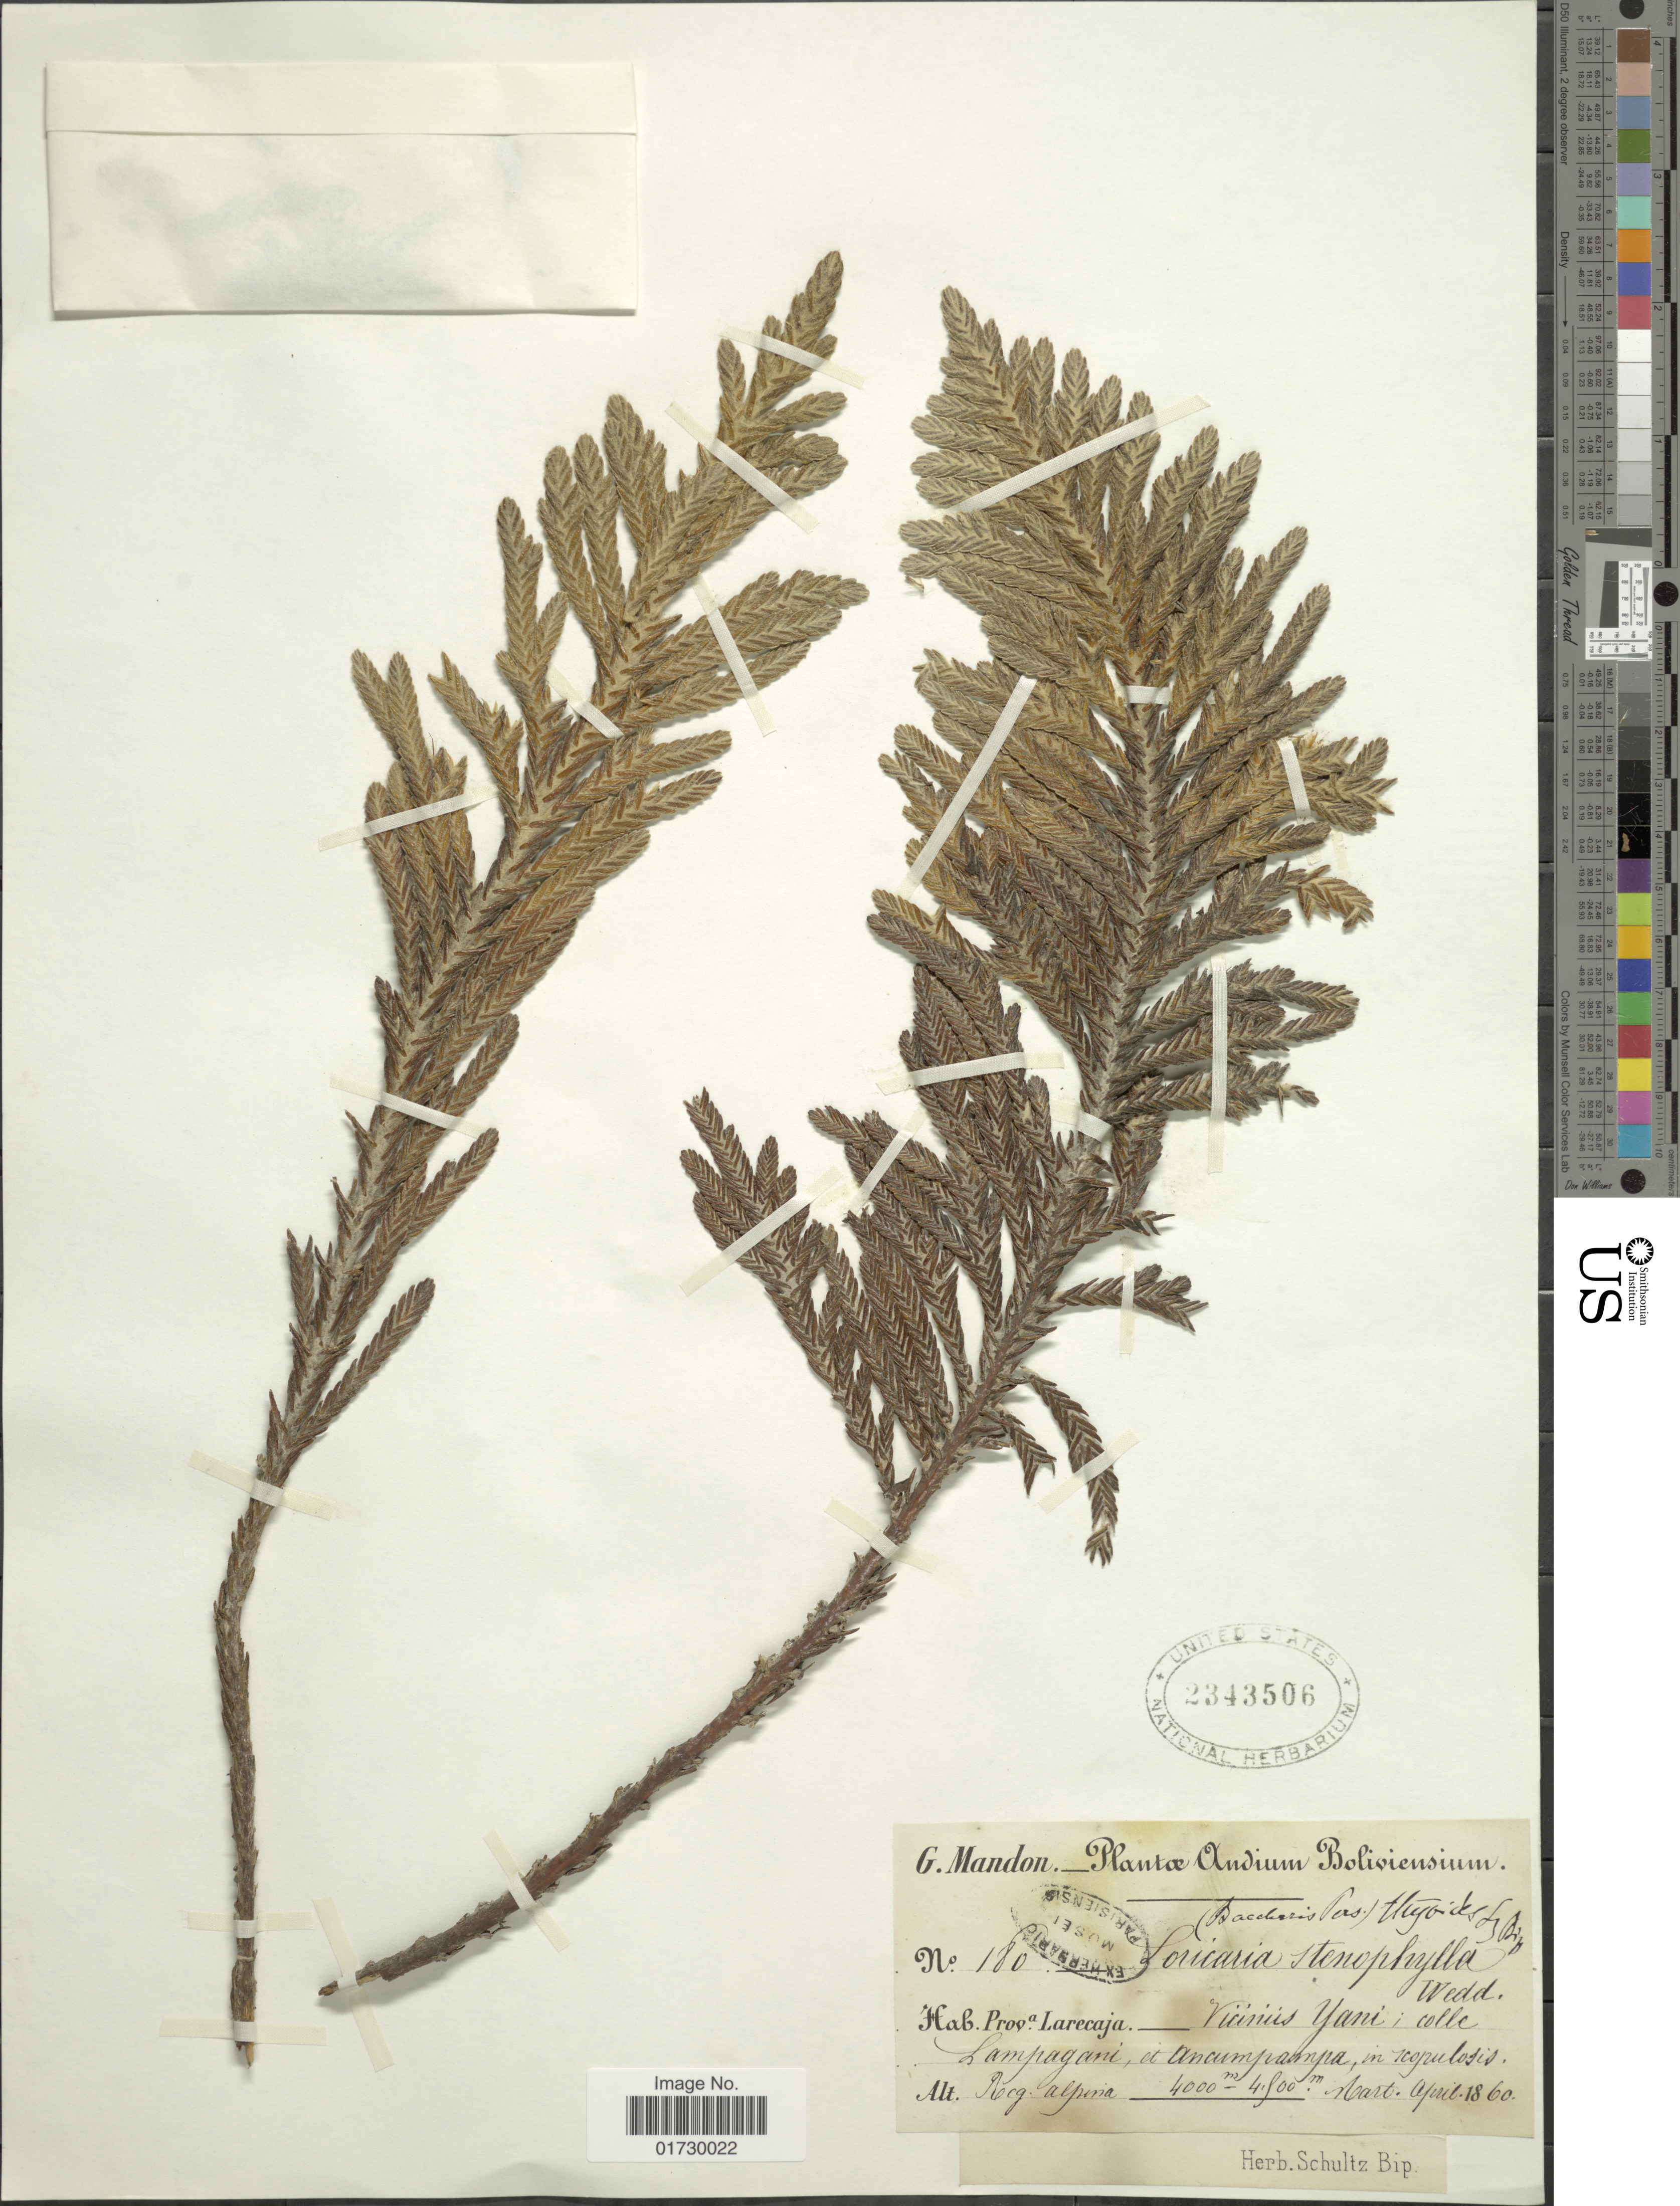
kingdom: Plantae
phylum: Tracheophyta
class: Magnoliopsida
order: Asterales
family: Asteraceae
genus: Loricaria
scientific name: Loricaria thuyoides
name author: (Lam.) Sch. Bip.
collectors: G. Mandon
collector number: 180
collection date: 1860-04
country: Bolivia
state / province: La Páz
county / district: Larecaja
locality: Prov. Larecaja, Viciniis Yani i colle Lampagani et Ancumpampa, in copulosis, reg Alpina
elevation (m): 4000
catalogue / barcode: US 2343506